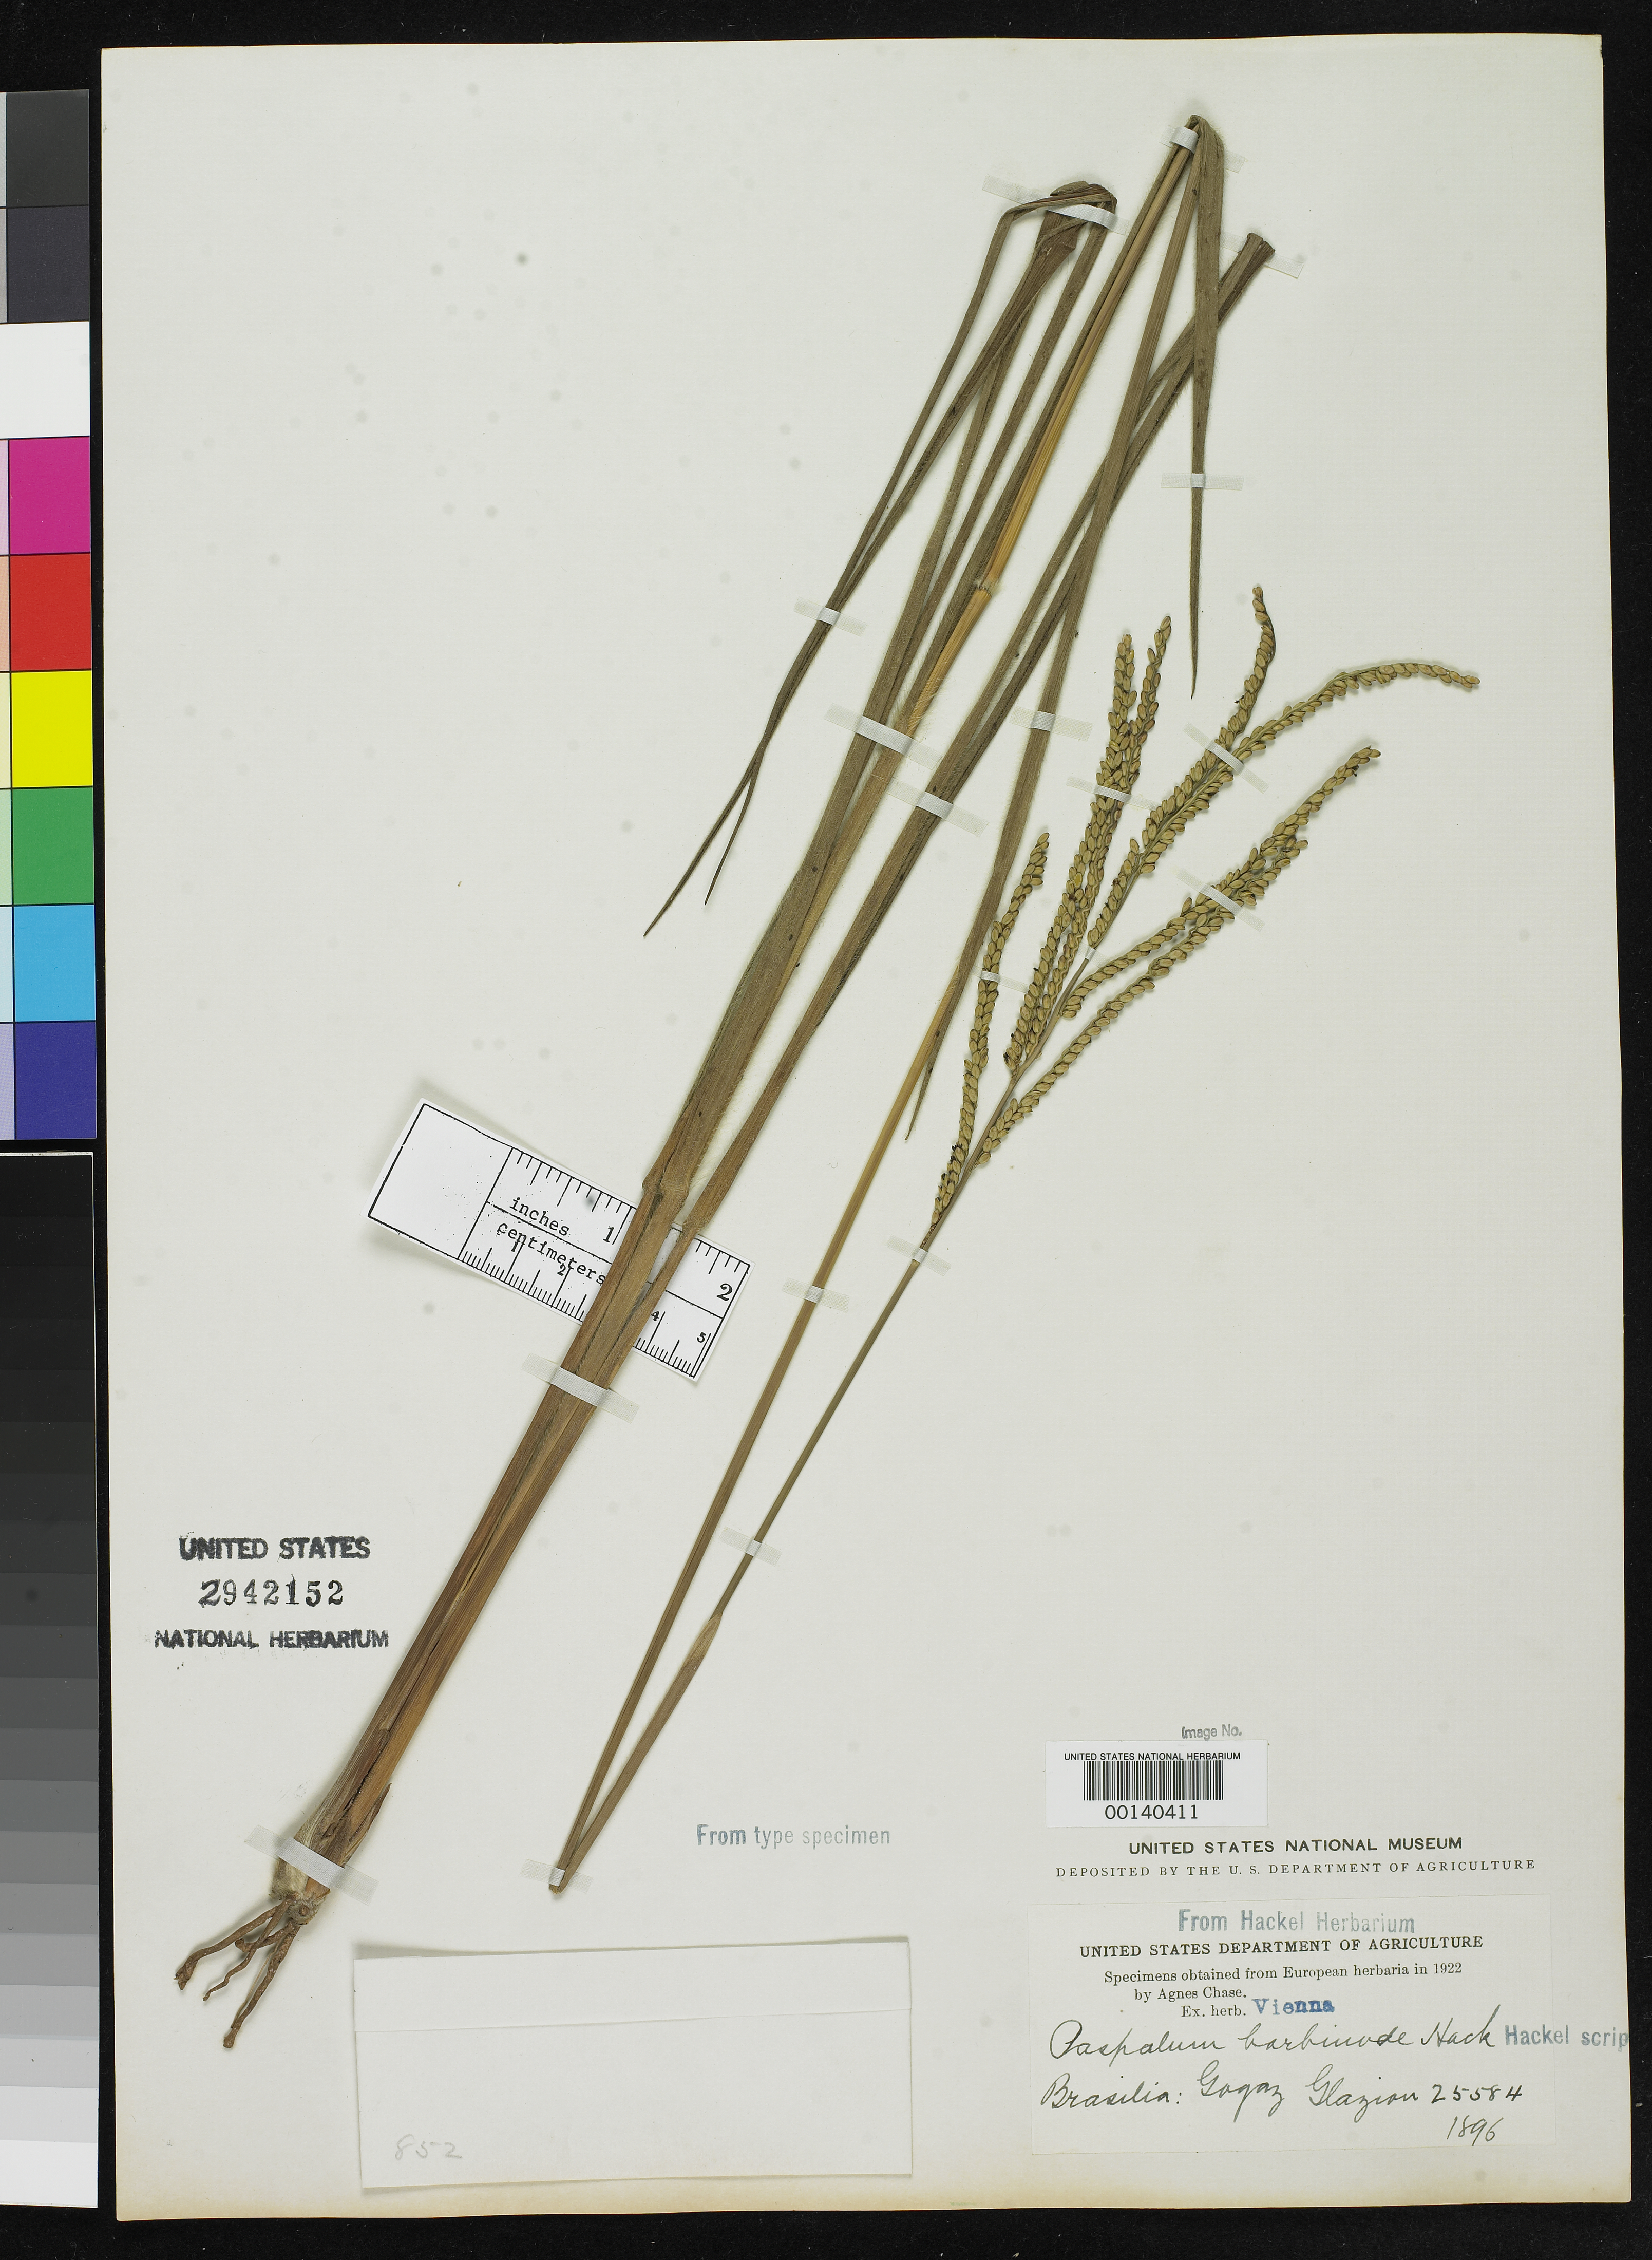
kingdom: Plantae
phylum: Tracheophyta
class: Liliopsida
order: Poales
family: Poaceae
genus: Paspalum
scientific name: Paspalum barbinode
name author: Hack.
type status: Type Fragment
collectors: A. F. M. Glaziou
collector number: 25584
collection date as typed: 1896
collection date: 1896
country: Brazil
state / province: Goiás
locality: Inter Porto Imperial et Lunie, ad flum Tocantins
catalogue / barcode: US 2942152